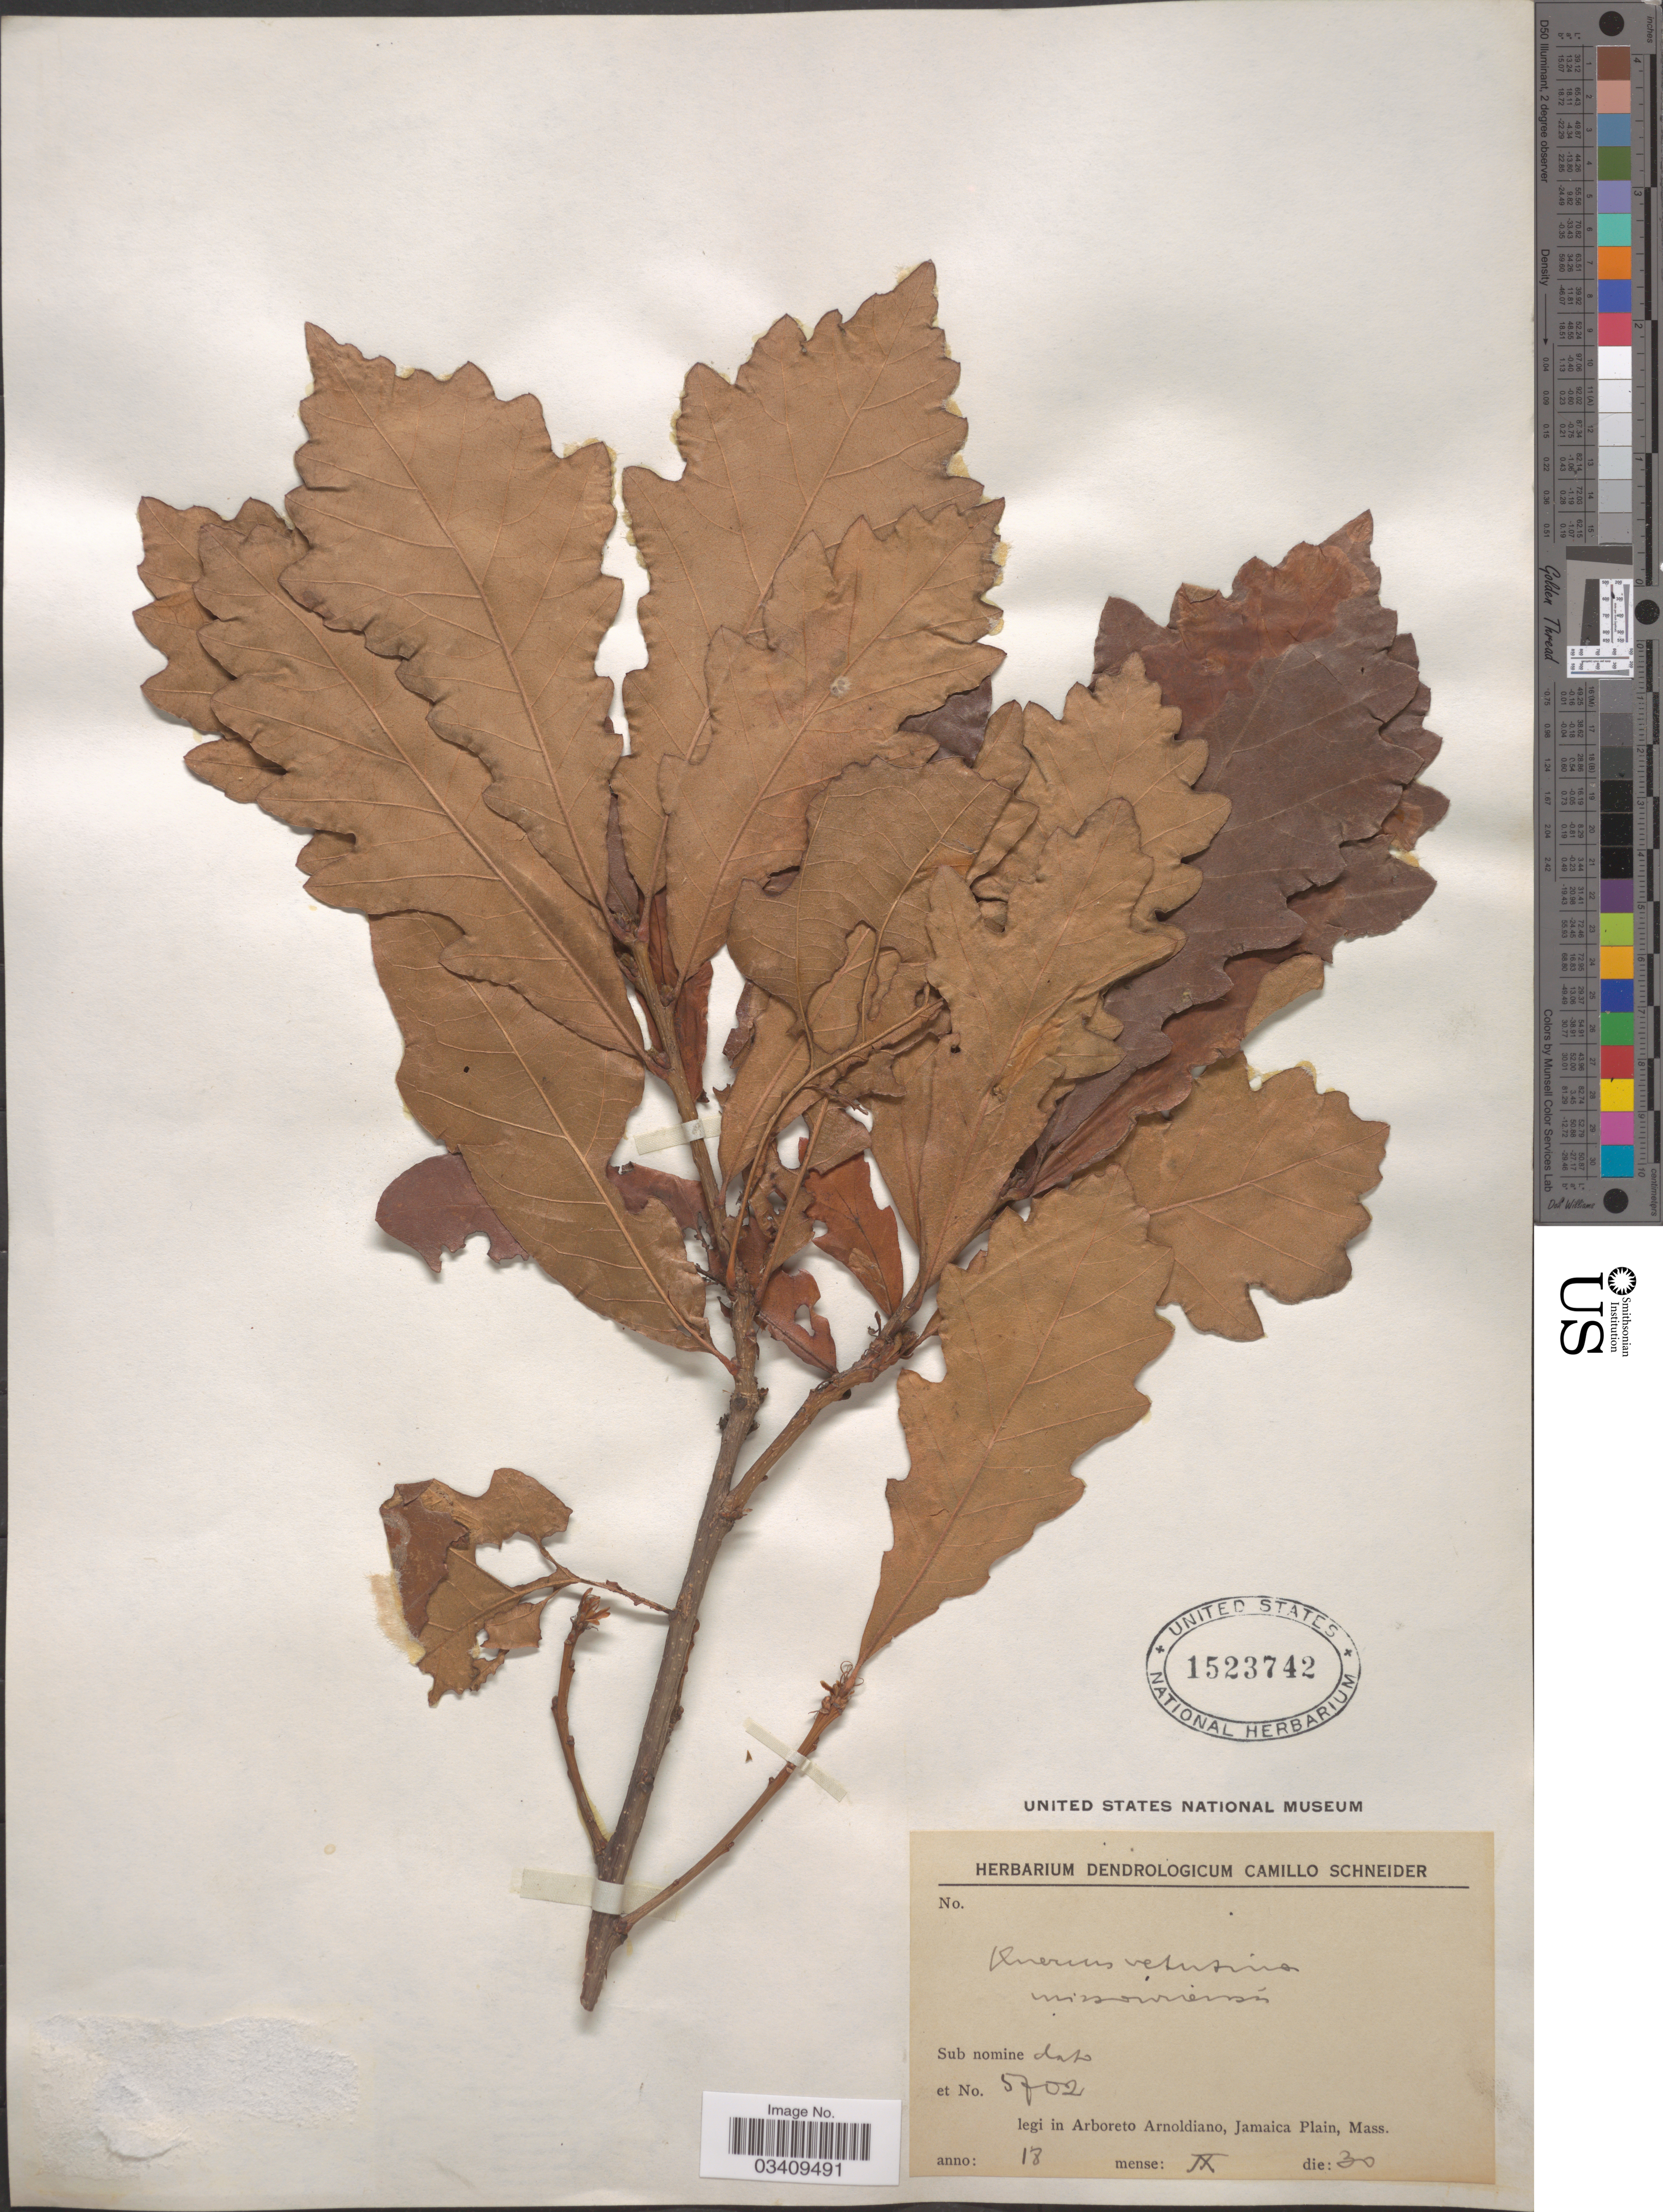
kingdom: Plantae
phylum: Tracheophyta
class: Magnoliopsida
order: Fagales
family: Fagaceae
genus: Quercus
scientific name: Quercus velutina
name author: Lam.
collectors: ex herb. Dendrologicum C. Schneider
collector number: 5702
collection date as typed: Transcribed d/m/y: 30/9/18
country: United States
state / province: Massachusetts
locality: In Arboreto Arnoldiano, Jamaica Plain.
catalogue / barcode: US 1523742